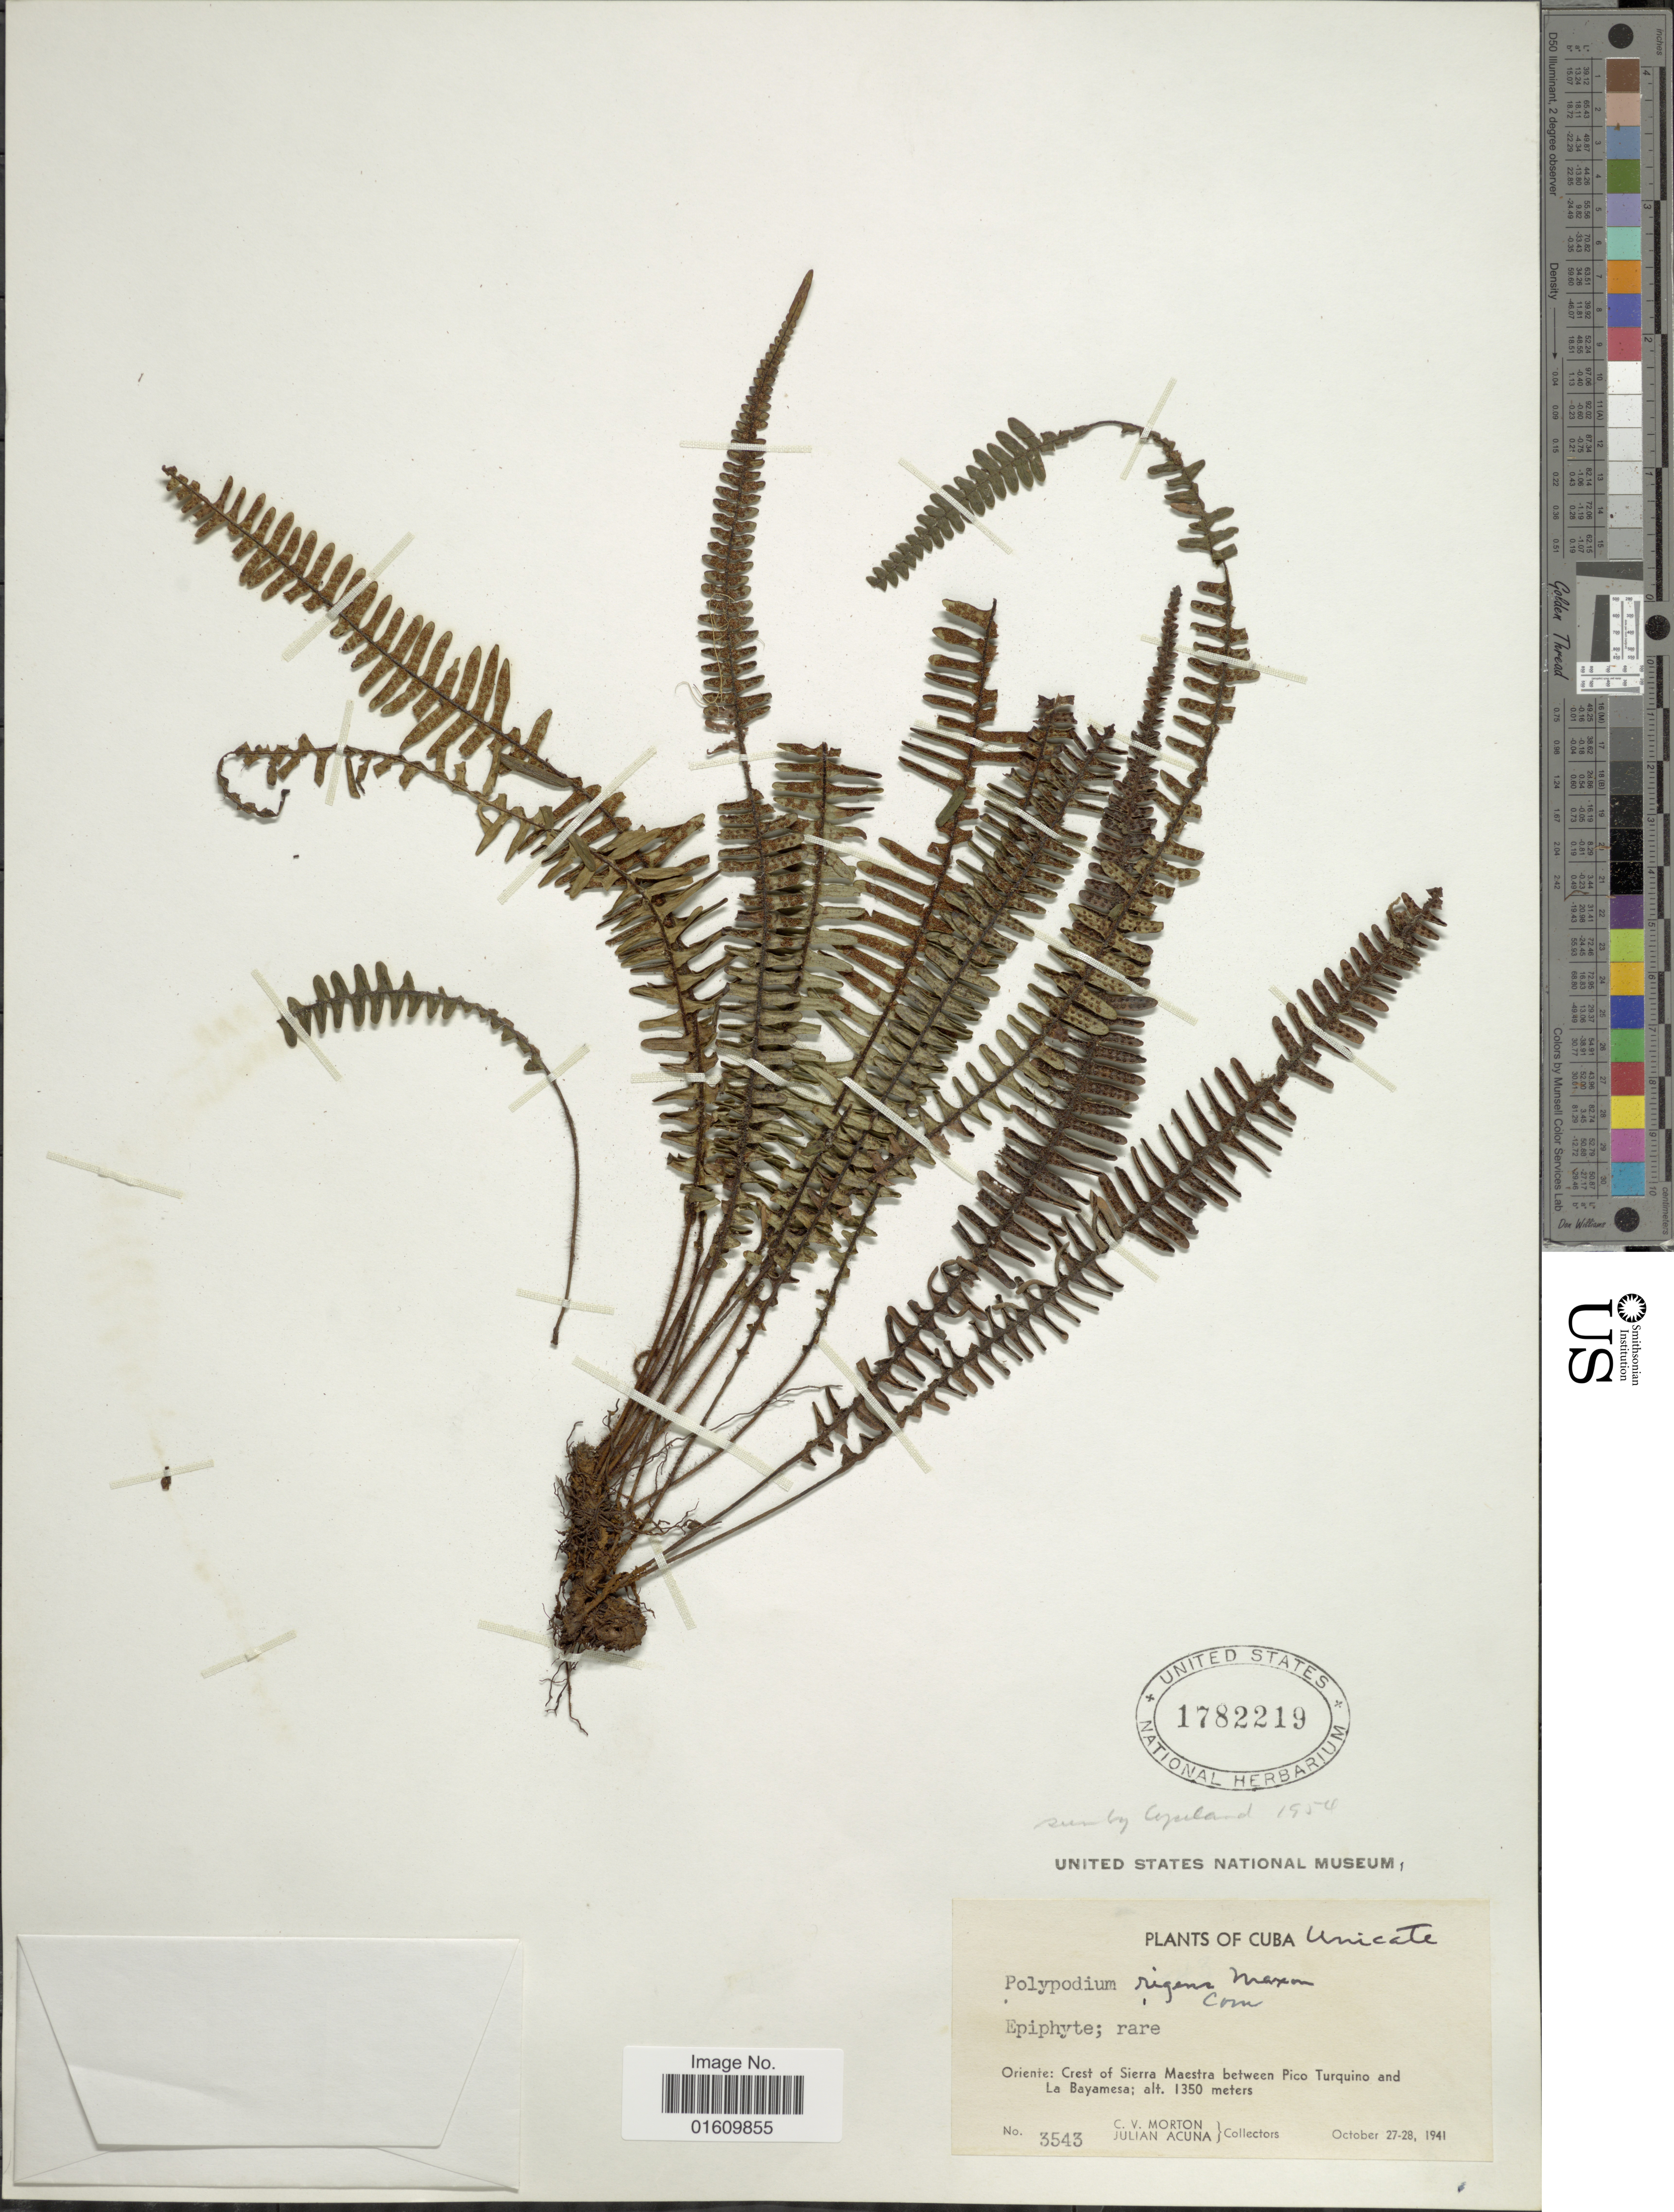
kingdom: Plantae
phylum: Tracheophyta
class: Polypodiopsida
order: Polypodiales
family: Polypodiaceae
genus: Melpomene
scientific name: Melpomene xiphopteroides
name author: (Liebm.) A.R. Sm. & R.C. Moran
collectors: C. V. Morton & J. B. Acuña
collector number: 3543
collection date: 1941-10-27/1941-10-28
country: Cuba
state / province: Oriente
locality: Crest of Sierra Maestra between Pico Turquino and La Bayamesa.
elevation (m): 1350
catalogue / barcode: US 1782219